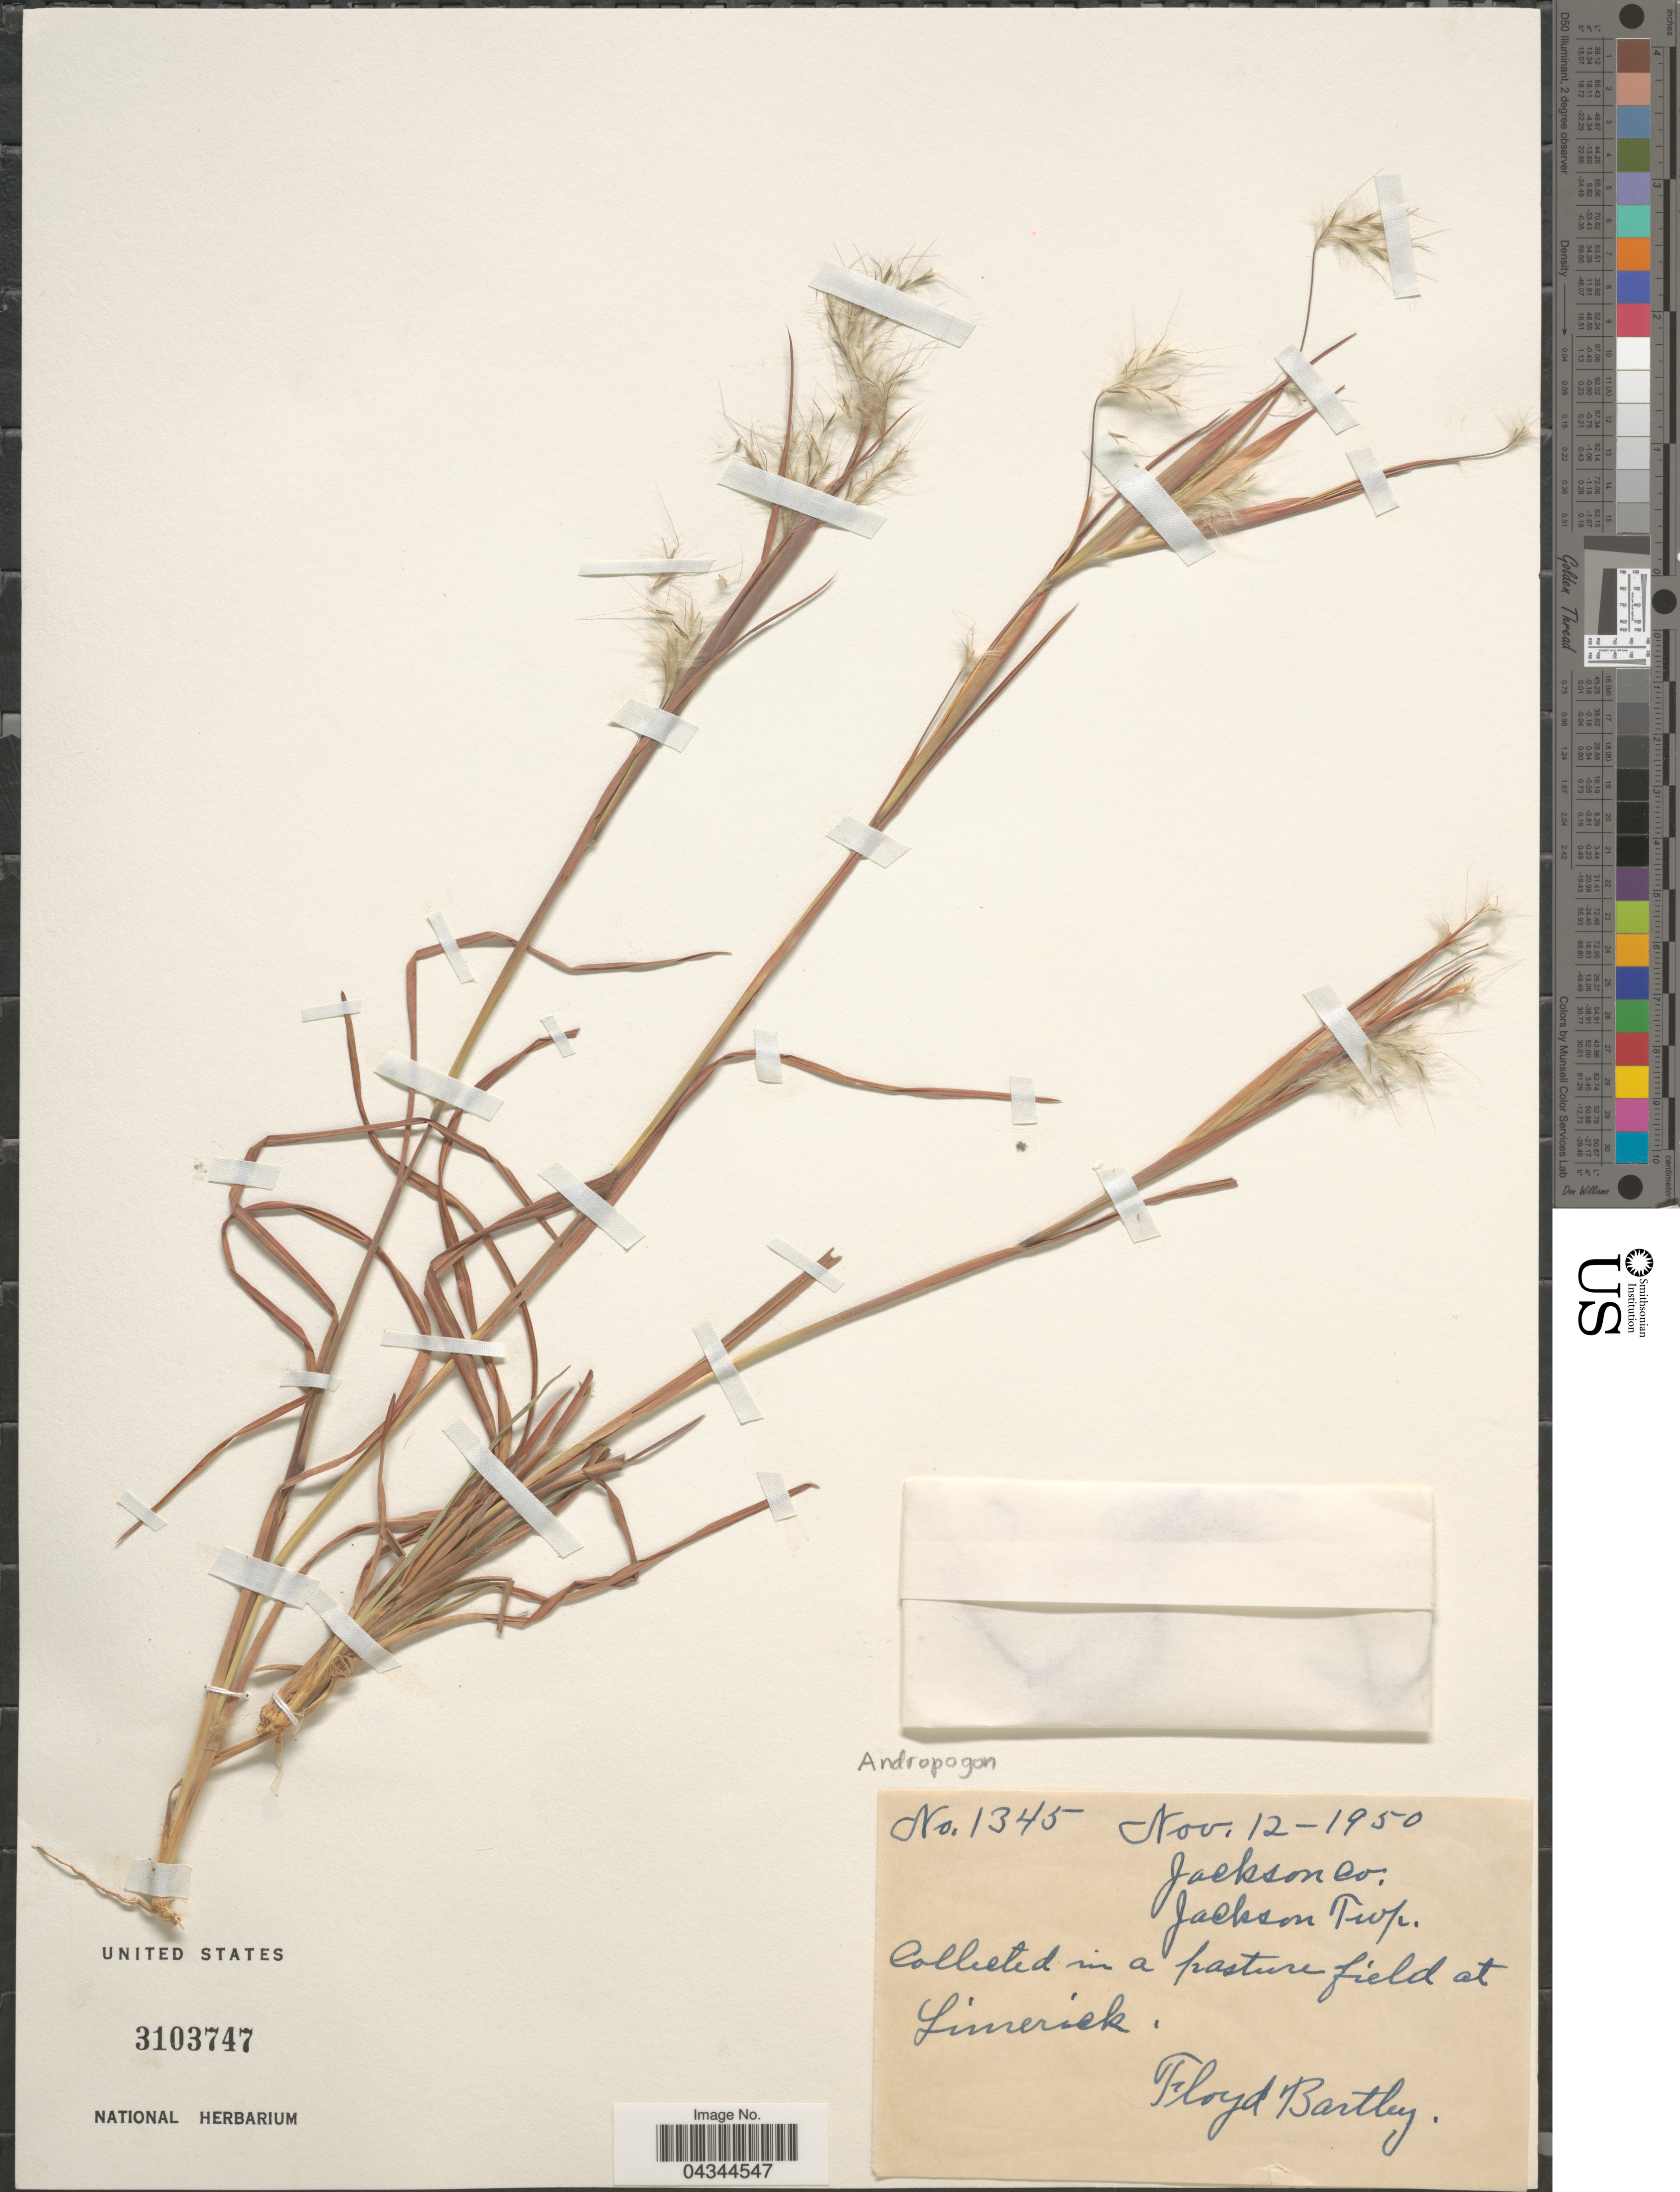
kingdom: Plantae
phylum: Tracheophyta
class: Liliopsida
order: Poales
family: Poaceae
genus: Andropogon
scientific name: Andropogon sp.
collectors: F. Bartley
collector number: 1345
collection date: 1950-11-12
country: United States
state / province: Ohio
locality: Jackson Co. Jackson Twp. In a pasture field at Limerick.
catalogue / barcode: US 3103747